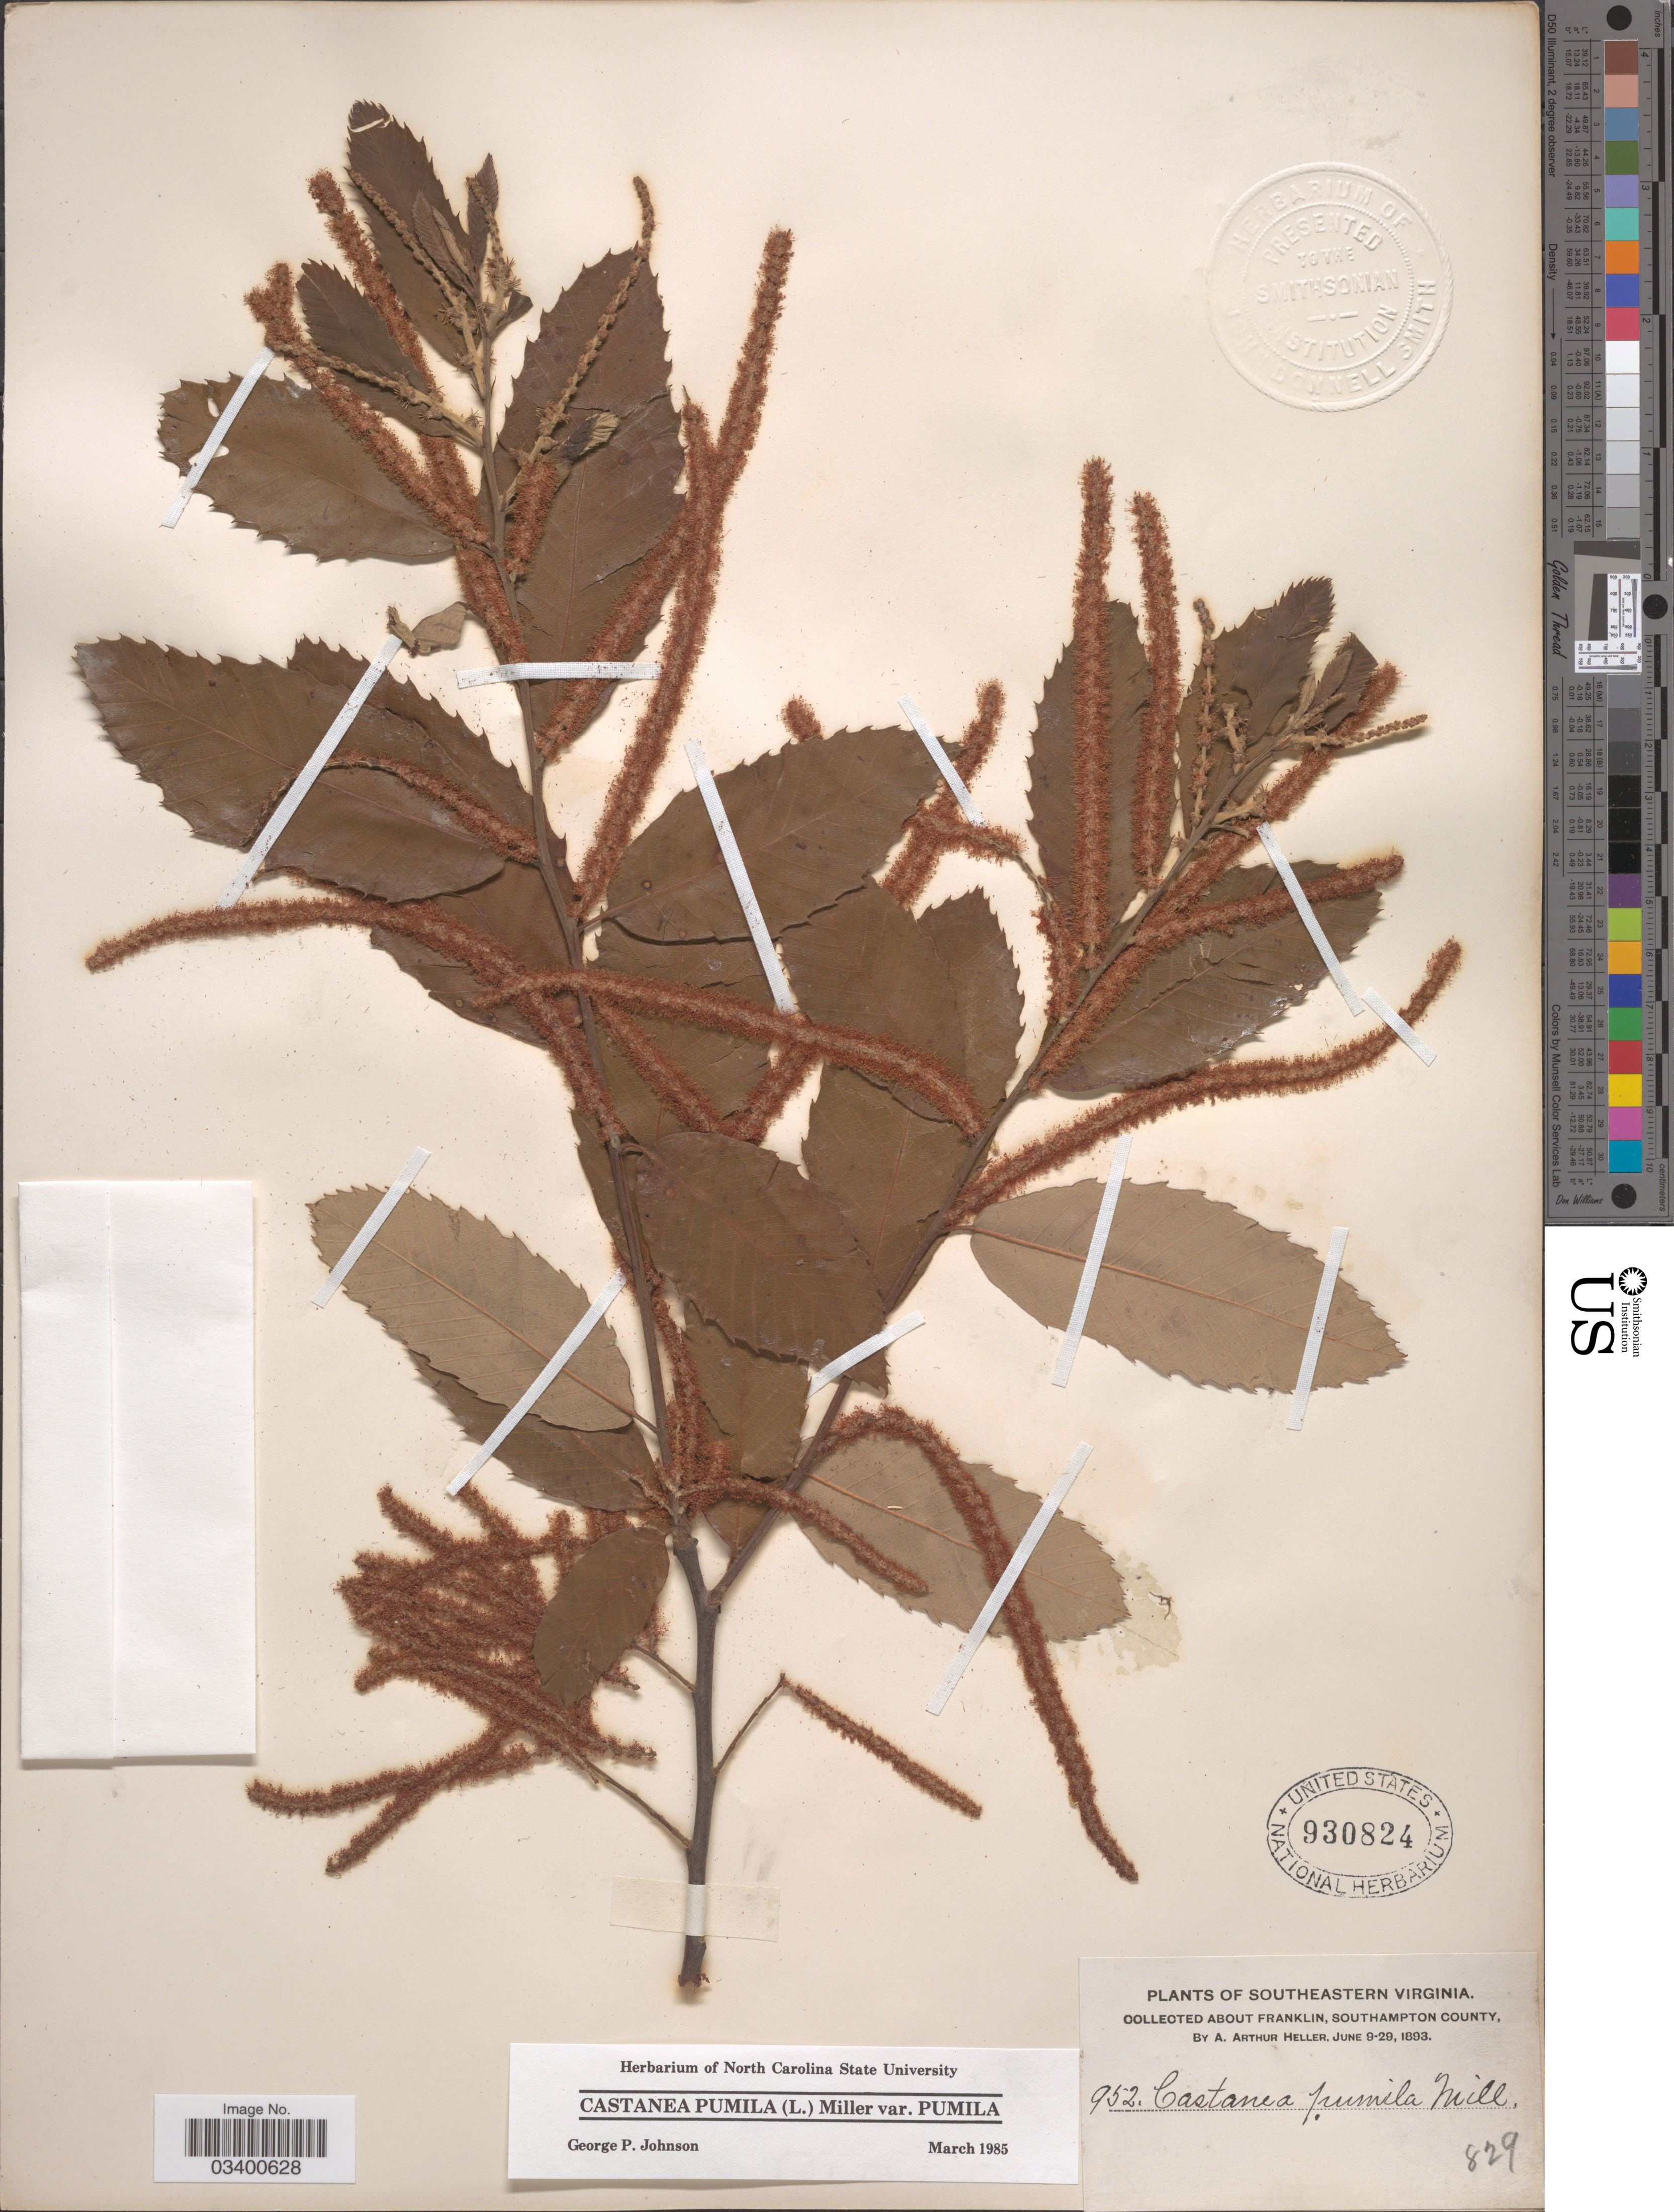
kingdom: Plantae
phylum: Tracheophyta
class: Magnoliopsida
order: Fagales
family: Fagaceae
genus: Castanea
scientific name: Castanea pumila var. pumila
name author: (L.) Mill.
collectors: A. A. Heller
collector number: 952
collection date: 1893-06-09/1893-06-29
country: United States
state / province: Virginia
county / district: Southampton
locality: Southeastern Virginia. About Franklin, Southampton County.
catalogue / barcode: US 930824